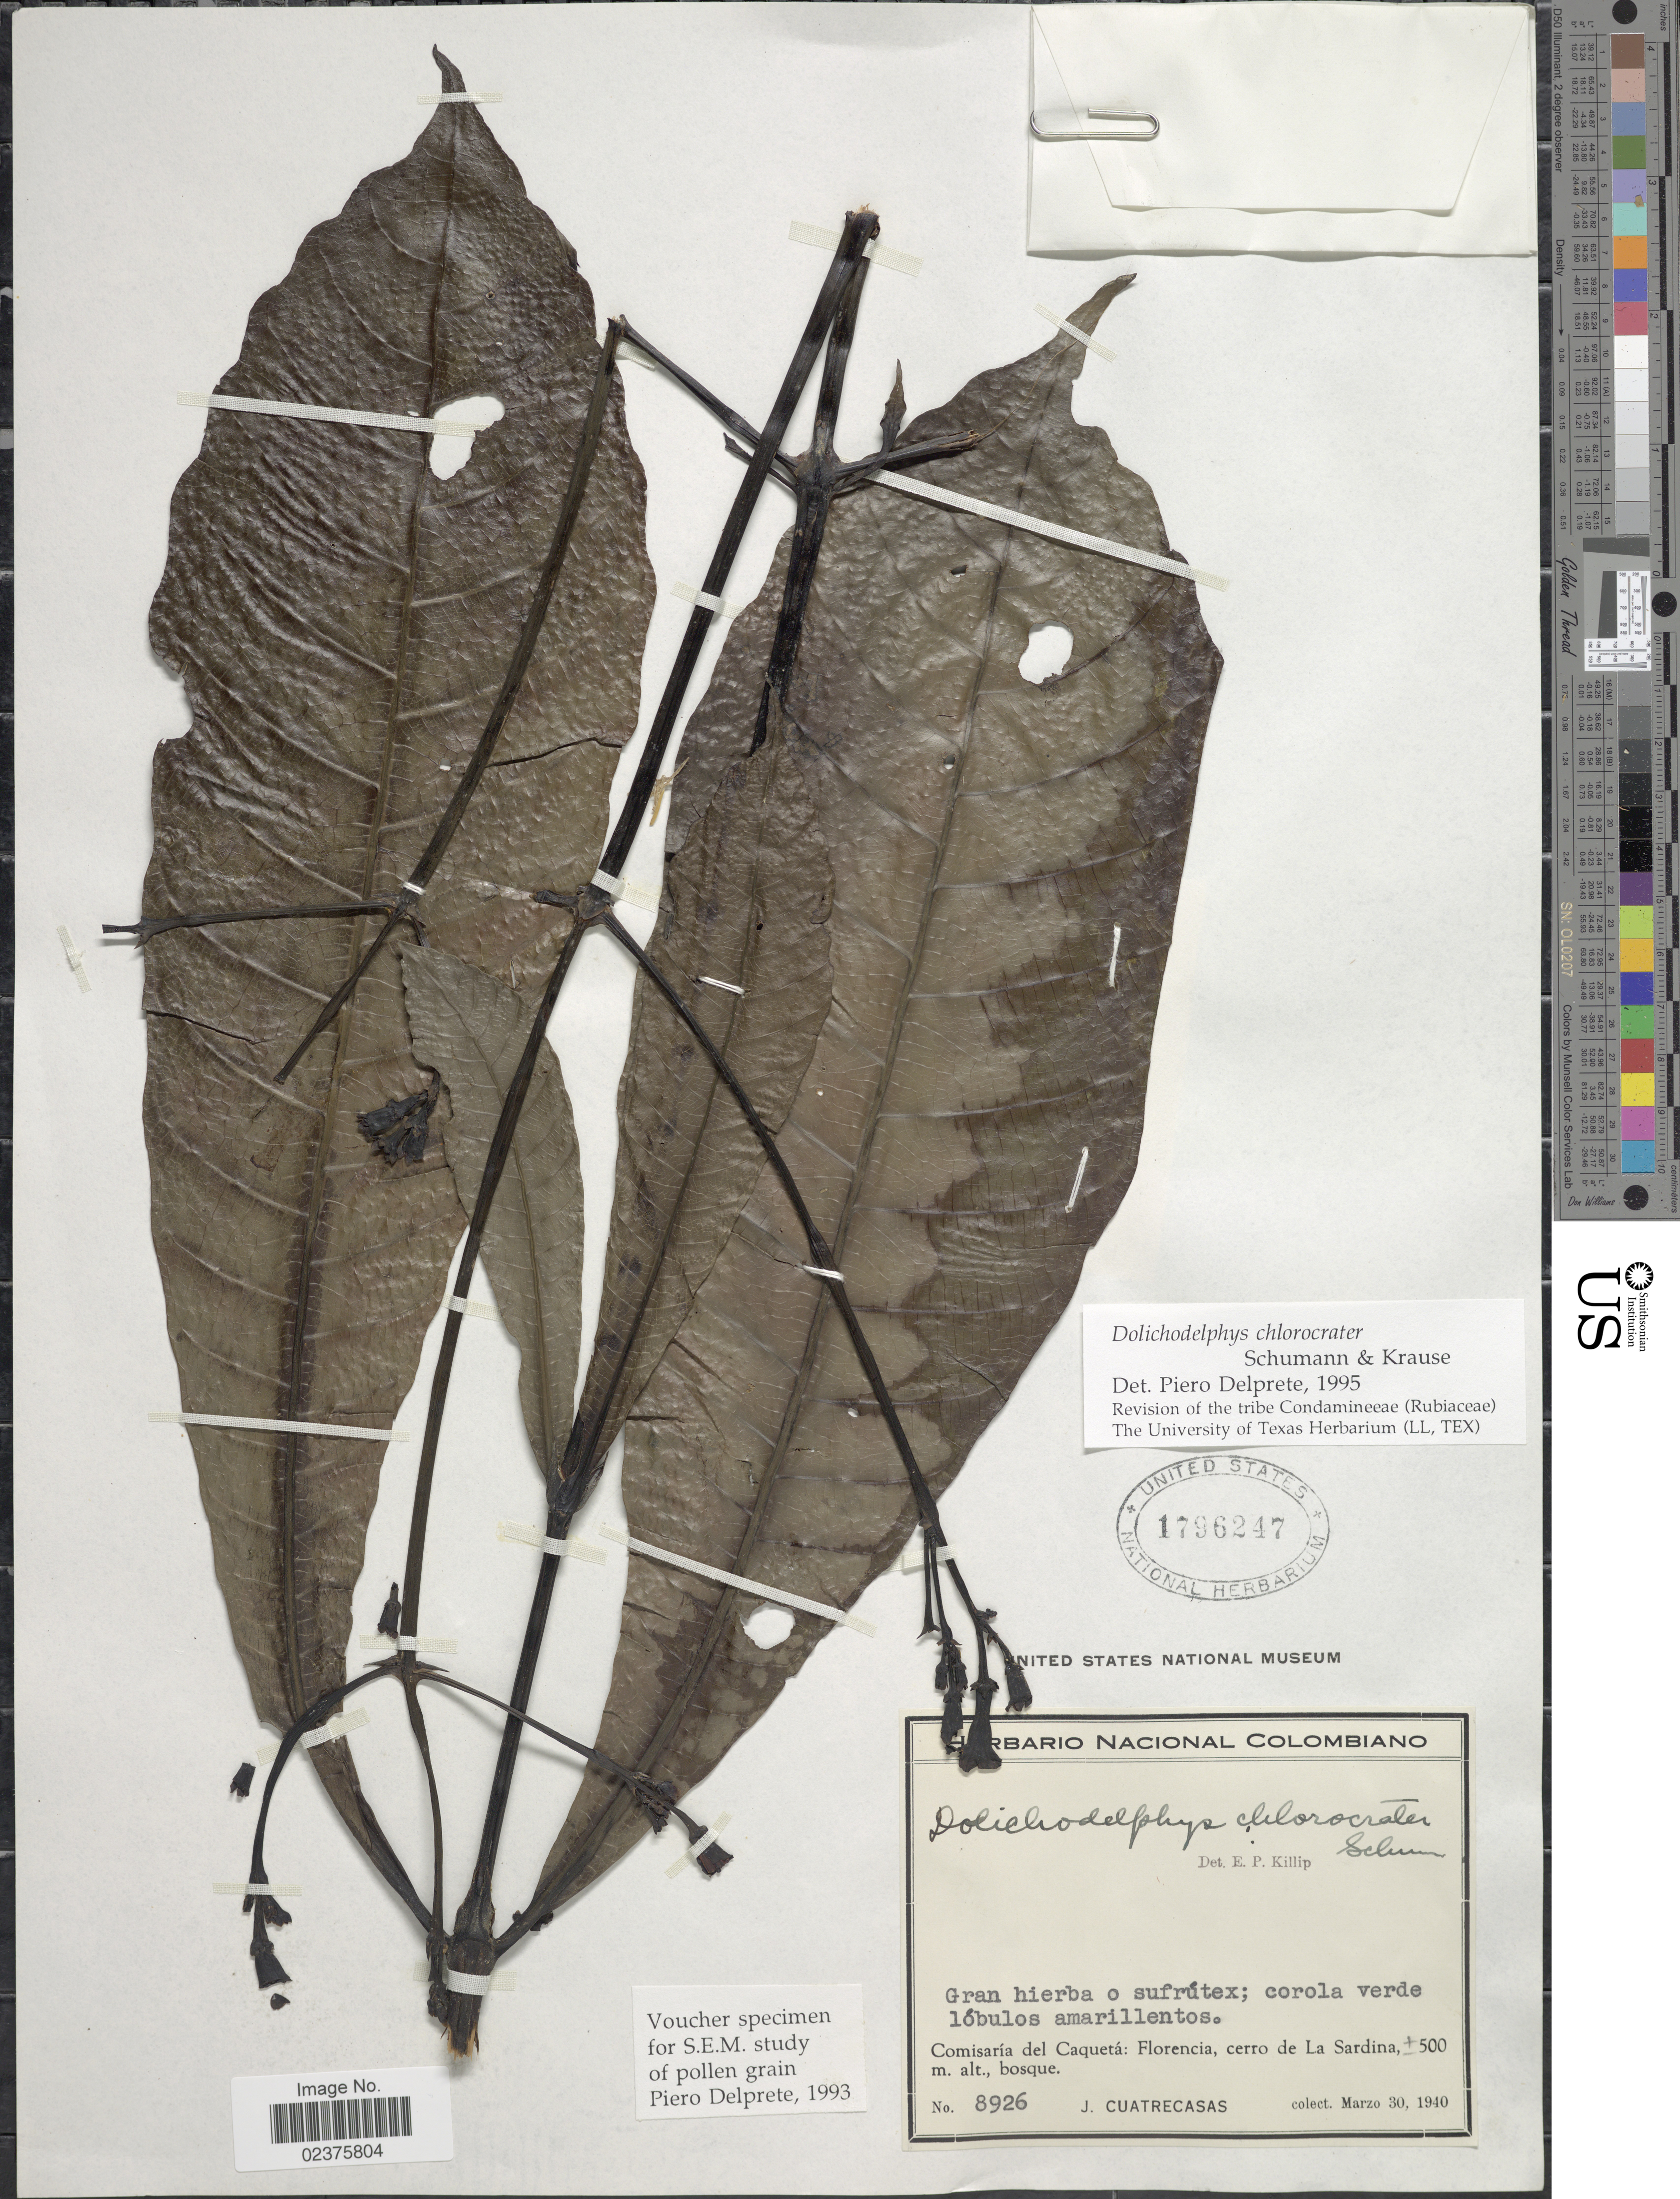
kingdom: Plantae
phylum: Tracheophyta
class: Magnoliopsida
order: Gentianales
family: Rubiaceae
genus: Dolichodelphys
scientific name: Dolichodelphys chlorocrater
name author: K. Schum. & K. Krause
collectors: J. Cuatrecasas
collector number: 8926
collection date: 1940-03-30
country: Colombia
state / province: Caquetá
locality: Comisaria del Xaqueta: Florencia, cerro de La Sardina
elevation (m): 500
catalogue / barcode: US 1796247